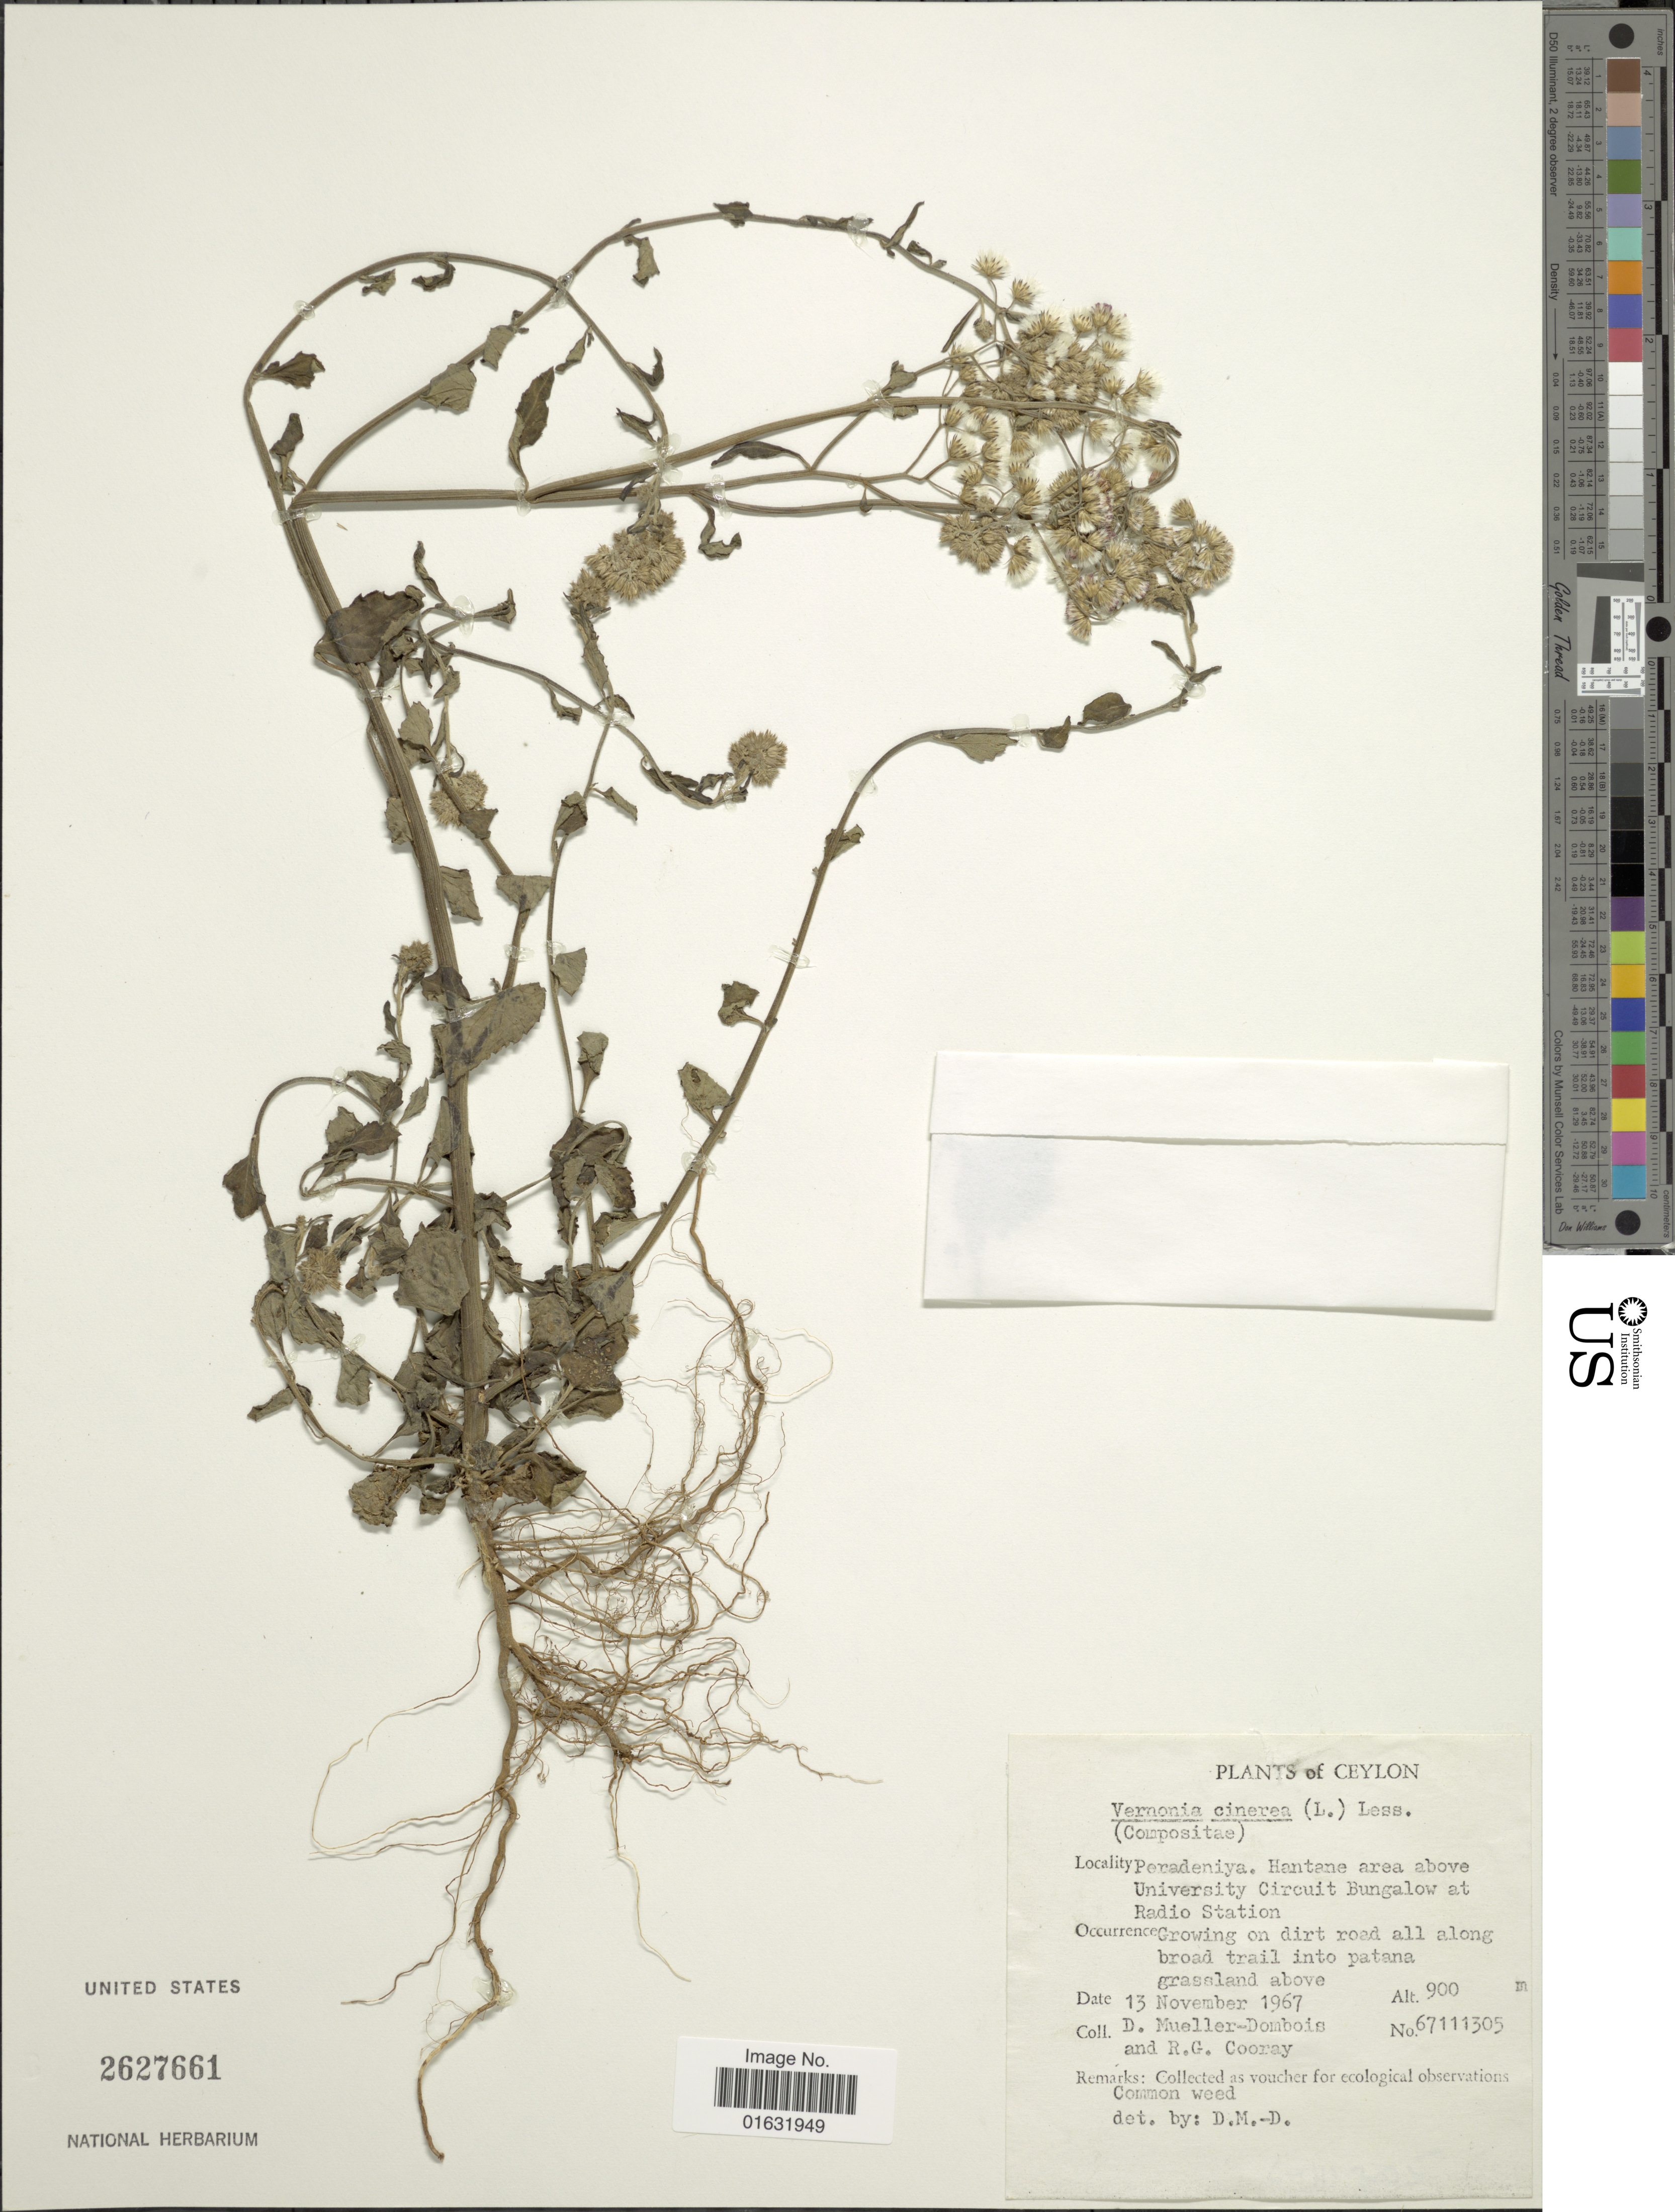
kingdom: Plantae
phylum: Tracheophyta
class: Magnoliopsida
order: Asterales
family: Asteraceae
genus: Cyanthillium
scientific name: Cyanthillium cinereum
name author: (L.) H. Rob.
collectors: D. Mueller-Dombois & R. Cooray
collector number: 67111305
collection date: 1967-11-13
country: Sri Lanka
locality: Ceylon, Peradeniya, Hantane area above University Circuit Bungalow at Radio Station, growing on dirt road all along broad trail into patana grassland above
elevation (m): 900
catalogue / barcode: US 2627661